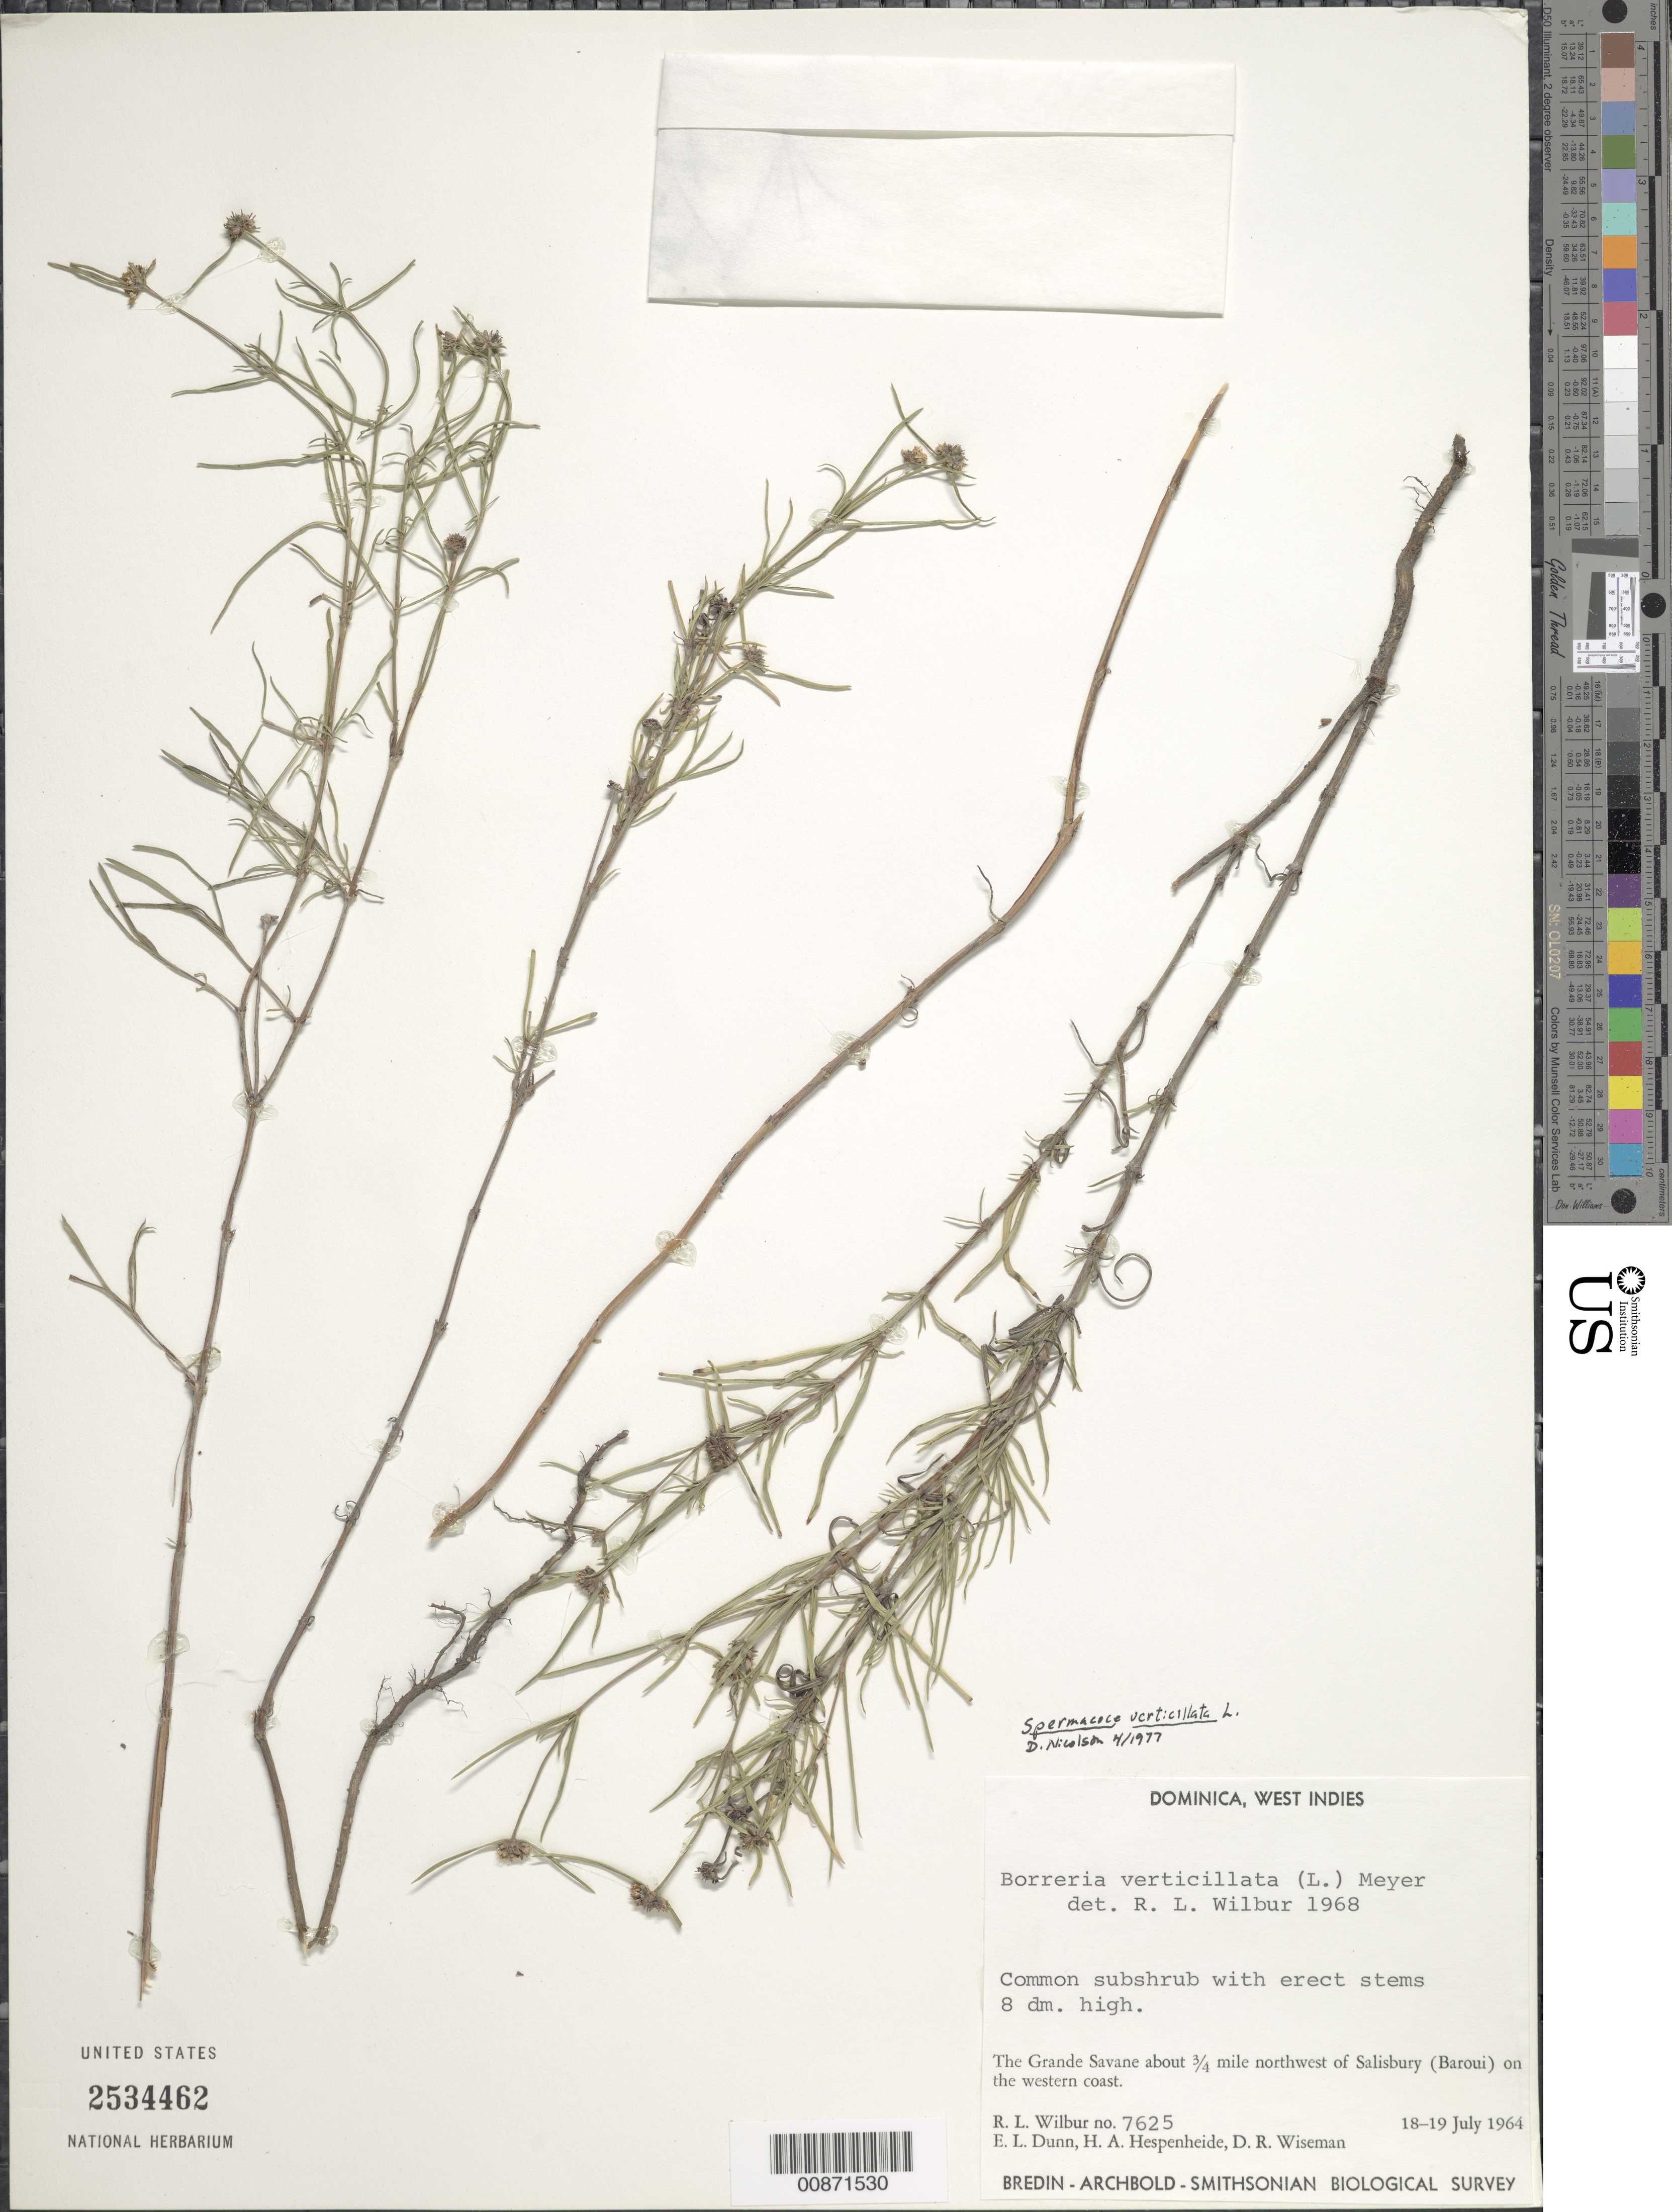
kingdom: Plantae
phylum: Tracheophyta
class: Magnoliopsida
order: Gentianales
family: Rubiaceae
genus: Spermacoce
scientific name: Spermacoce verticillata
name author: L.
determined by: Wilbur, R. L.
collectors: R. L. Wilbur, E. Dunn, H. A. Hespenheide & D. R. Wiseman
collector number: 7625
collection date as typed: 18 Jul 1964 to 19 Jul 1964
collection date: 1964-07-18/1964-07-19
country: Dominica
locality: The Grande Savanne, about 3/4 mile northwest of Salisbury (Baroui) on the western coast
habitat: Savanna, on coast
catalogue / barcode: US 2534462